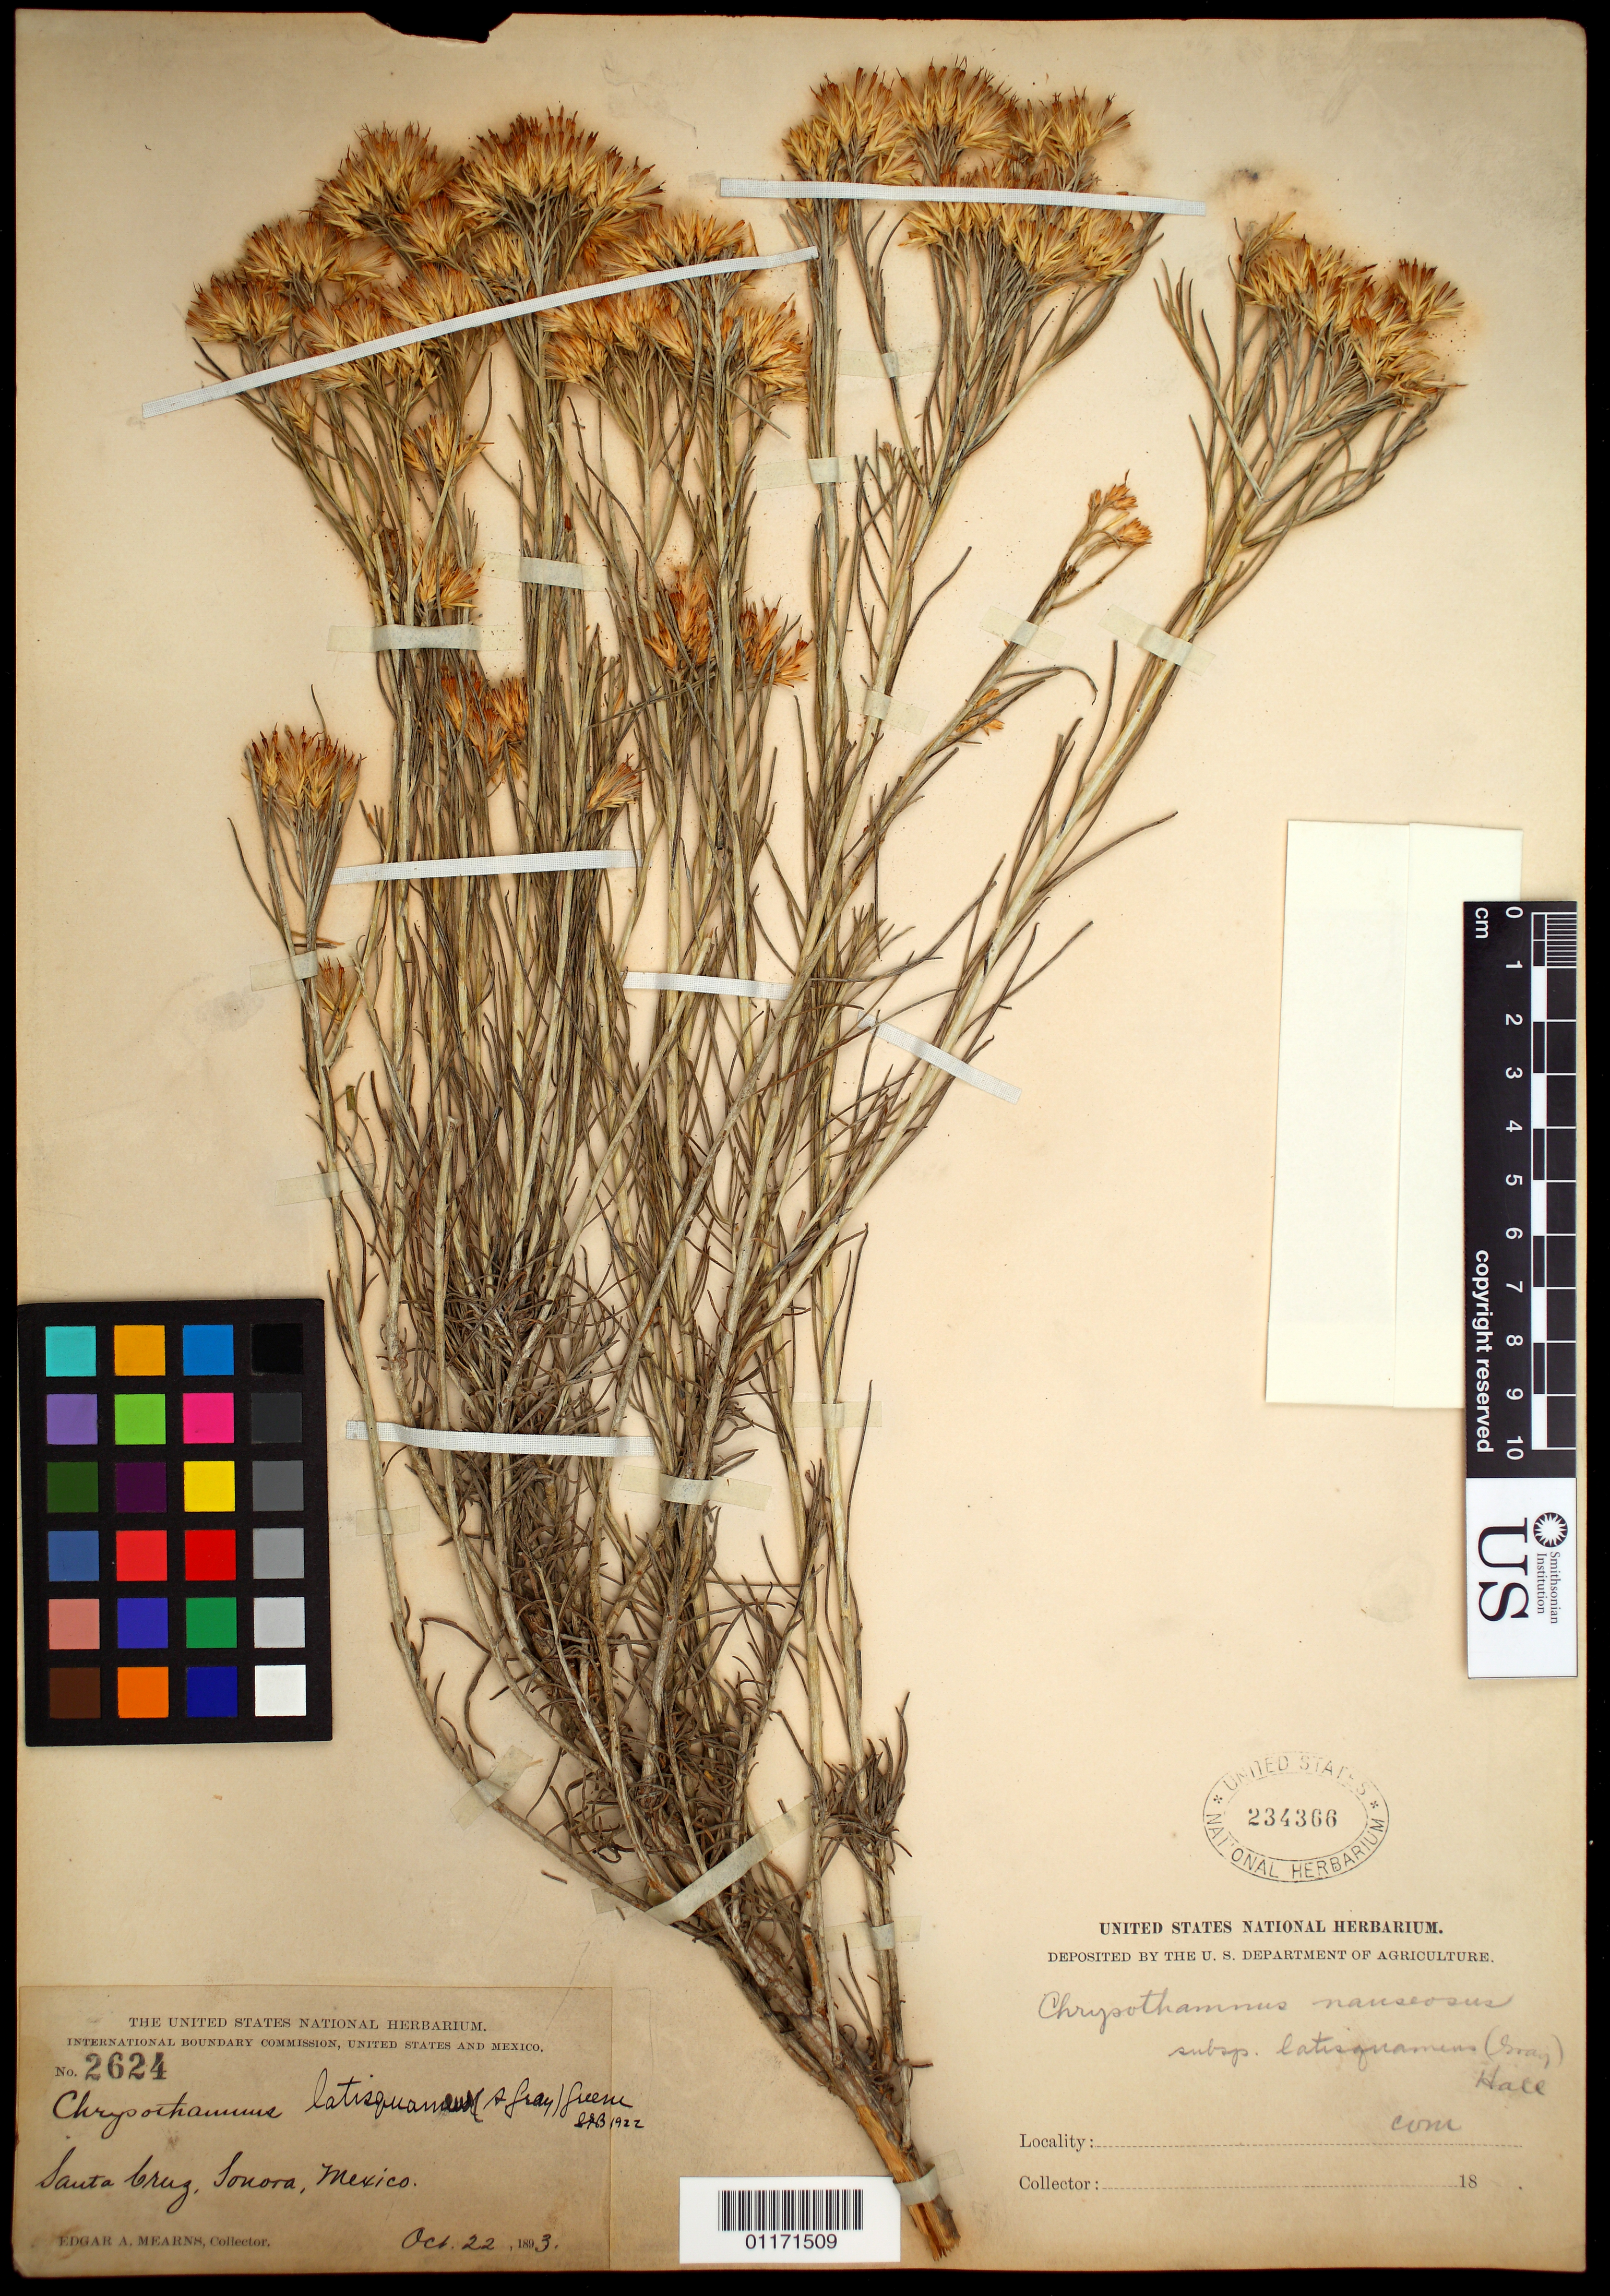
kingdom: Plantae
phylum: Tracheophyta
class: Magnoliopsida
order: Asterales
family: Asteraceae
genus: Ericameria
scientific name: Ericameria nauseosa var. latisquamea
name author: (A. Gray) G.L. Nesom & G.I. Baird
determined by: Urbatsch, Lowell E., Curator (LSU), Louisiana State University (UNITED STATES)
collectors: E. A. Mearns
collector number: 2624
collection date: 1893-10-22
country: Mexico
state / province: Sonora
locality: Santa Cruz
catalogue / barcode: US 234366